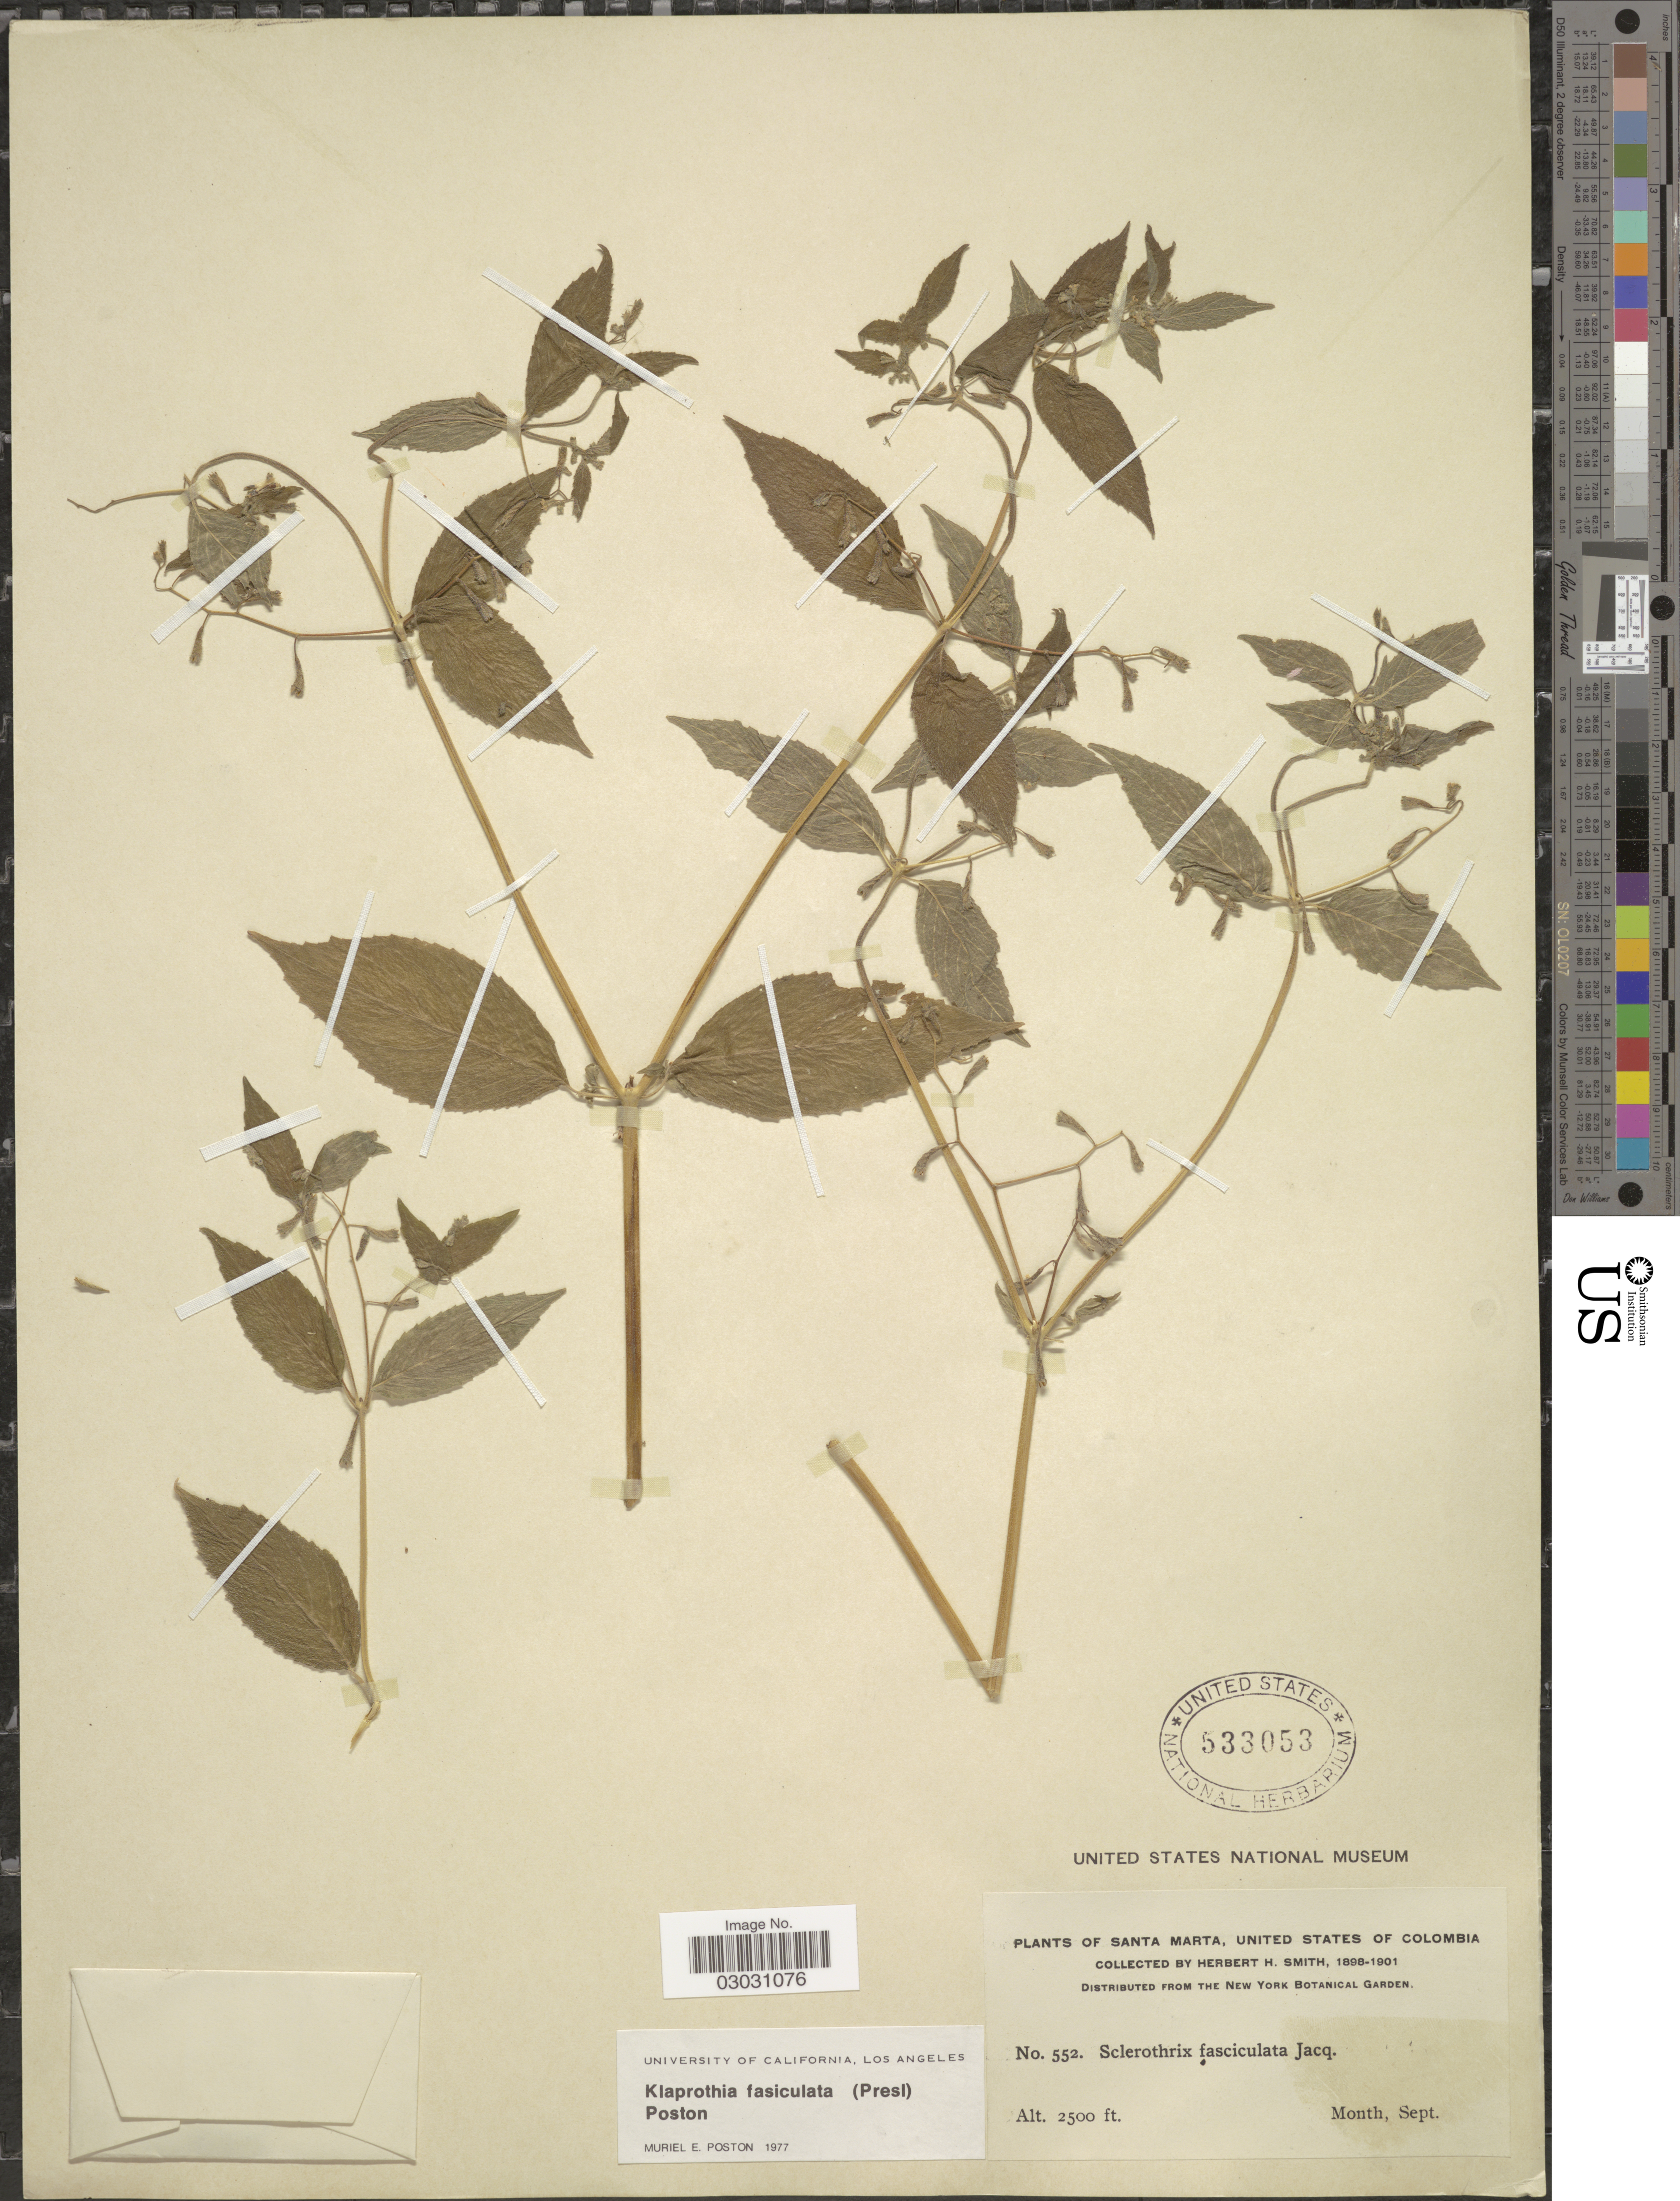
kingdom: Plantae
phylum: Tracheophyta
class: Magnoliopsida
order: Cornales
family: Loasaceae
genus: Klaprothia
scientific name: Klaprothia fasciculata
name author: (C. Presl) Poston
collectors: Herbert H. Smith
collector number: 552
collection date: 1898-09/1901-09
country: Colombia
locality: Santa Marta, United States of Colombia.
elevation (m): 762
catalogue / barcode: US 533053